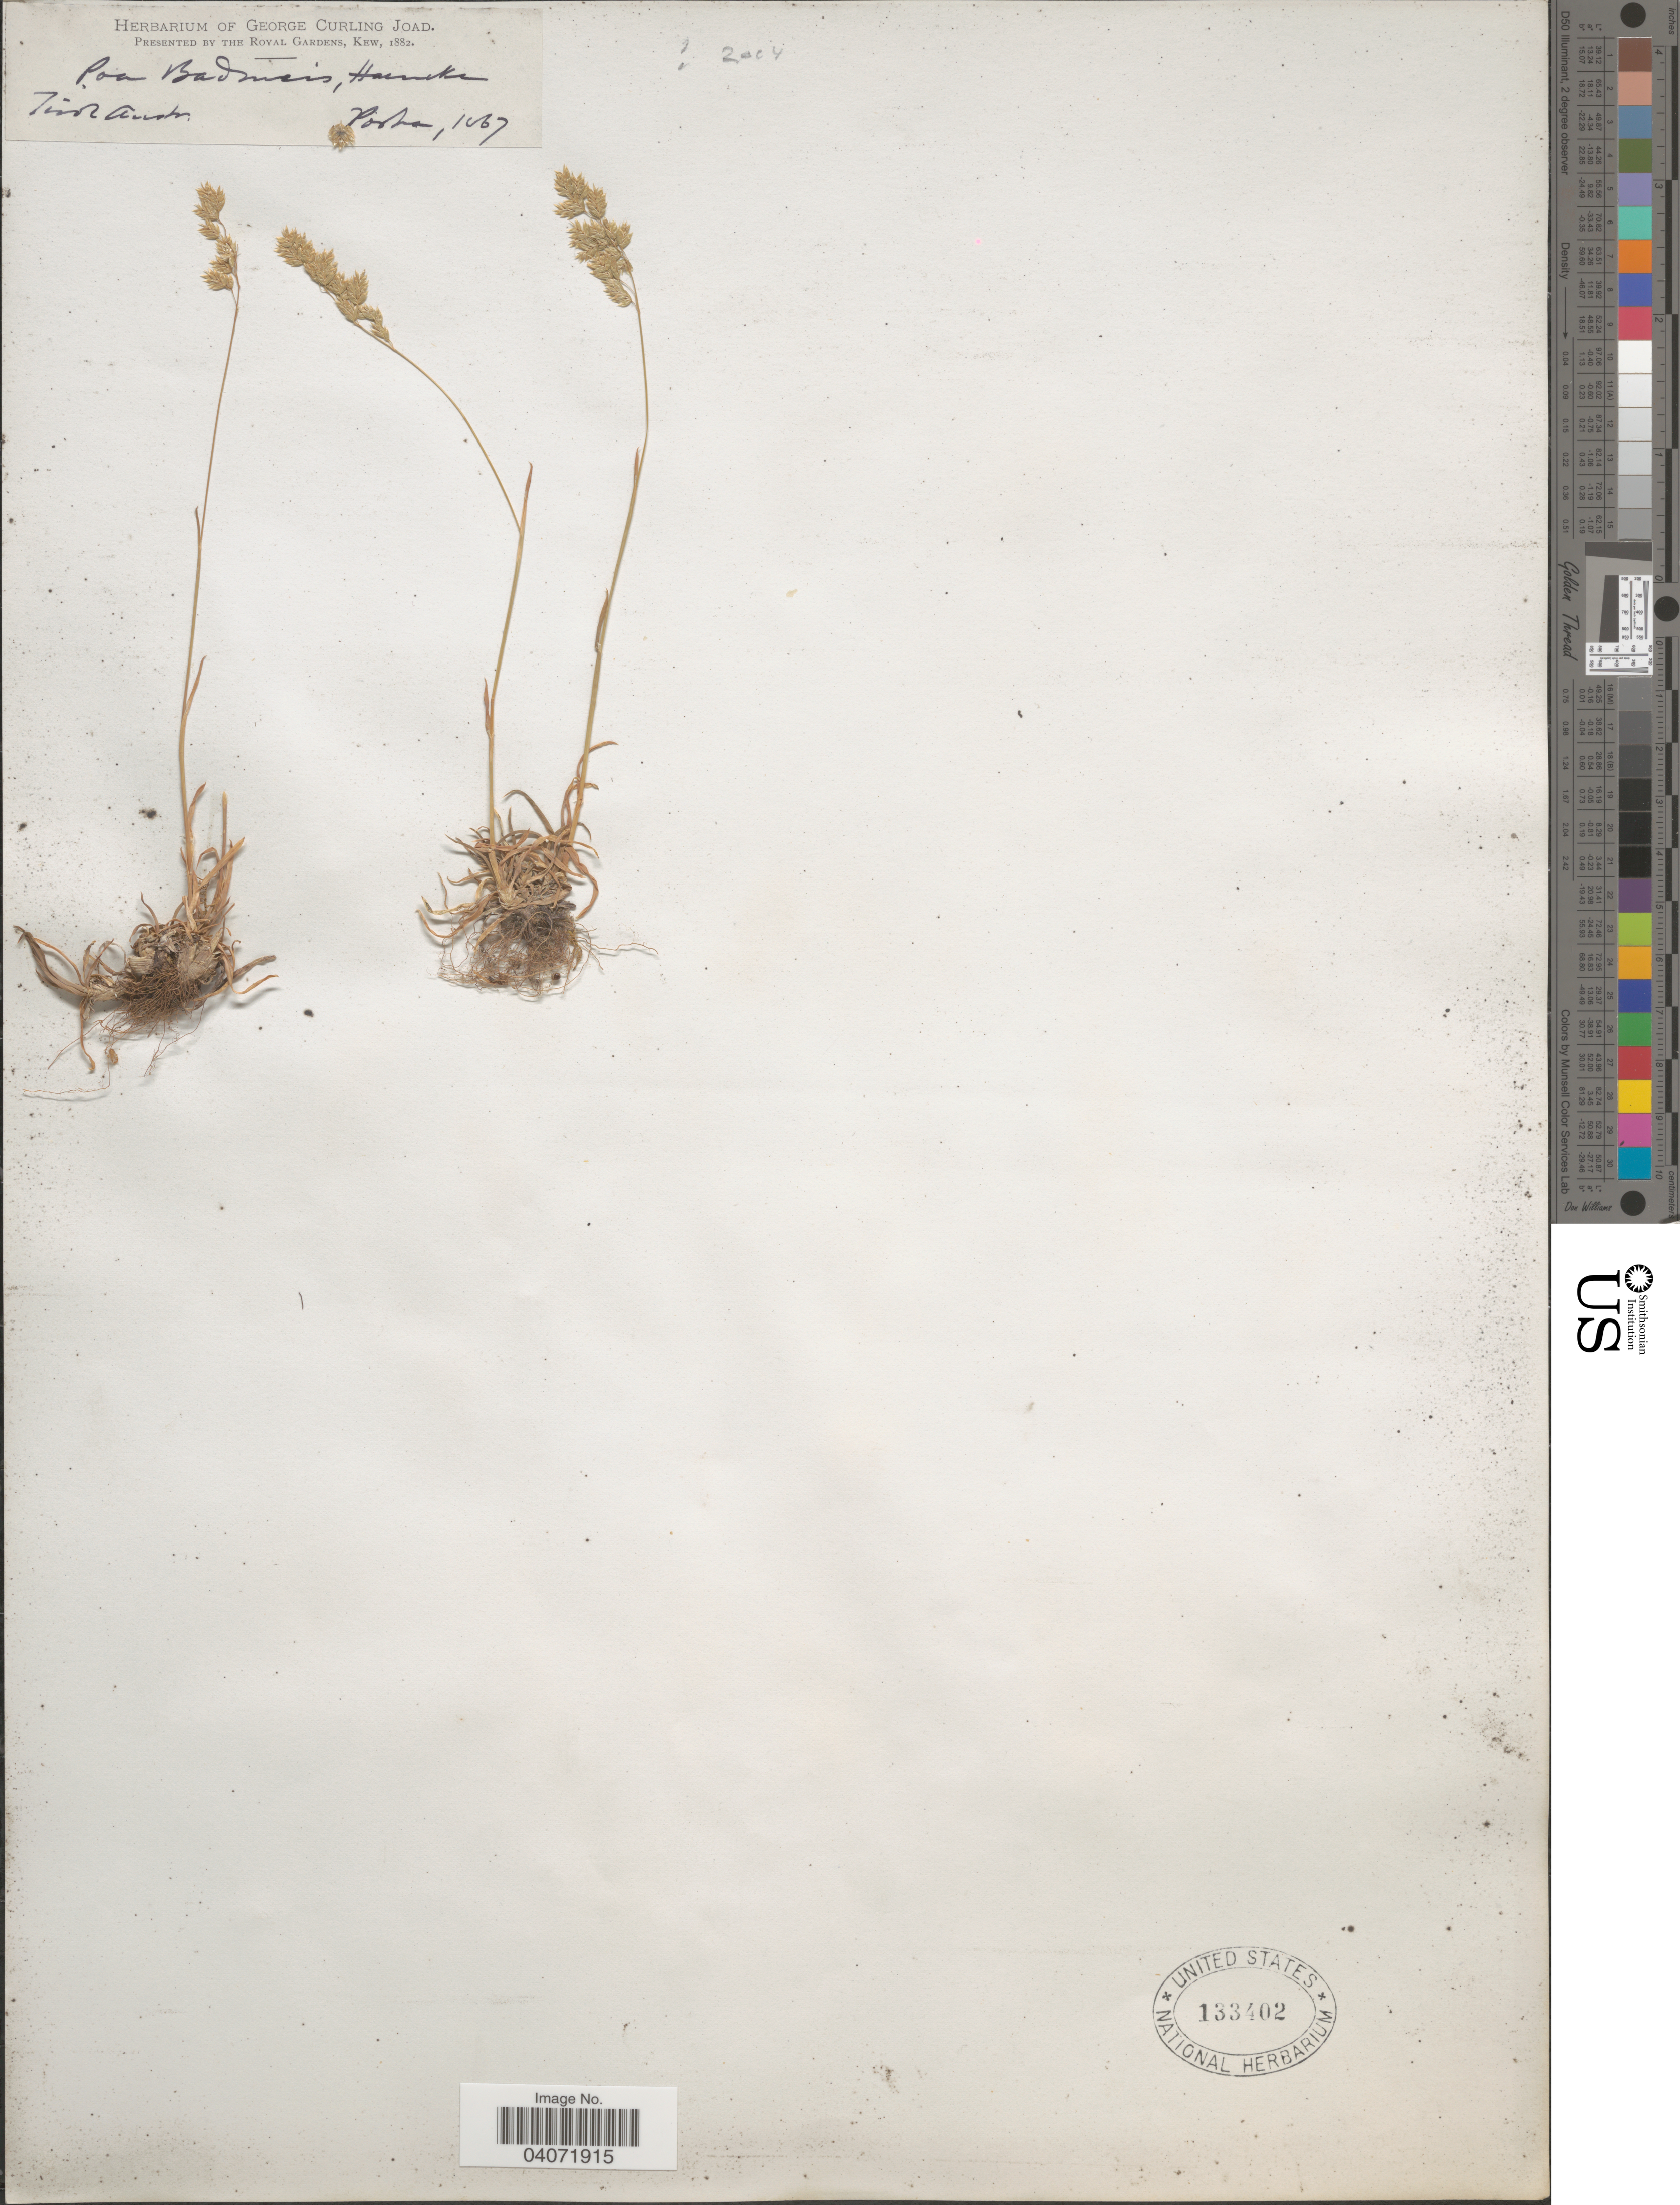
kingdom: Plantae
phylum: Tracheophyta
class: Liliopsida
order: Poales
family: Poaceae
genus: Poa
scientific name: Poa badensis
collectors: -. Postar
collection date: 1867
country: Austria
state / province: Tirol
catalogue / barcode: US 133402